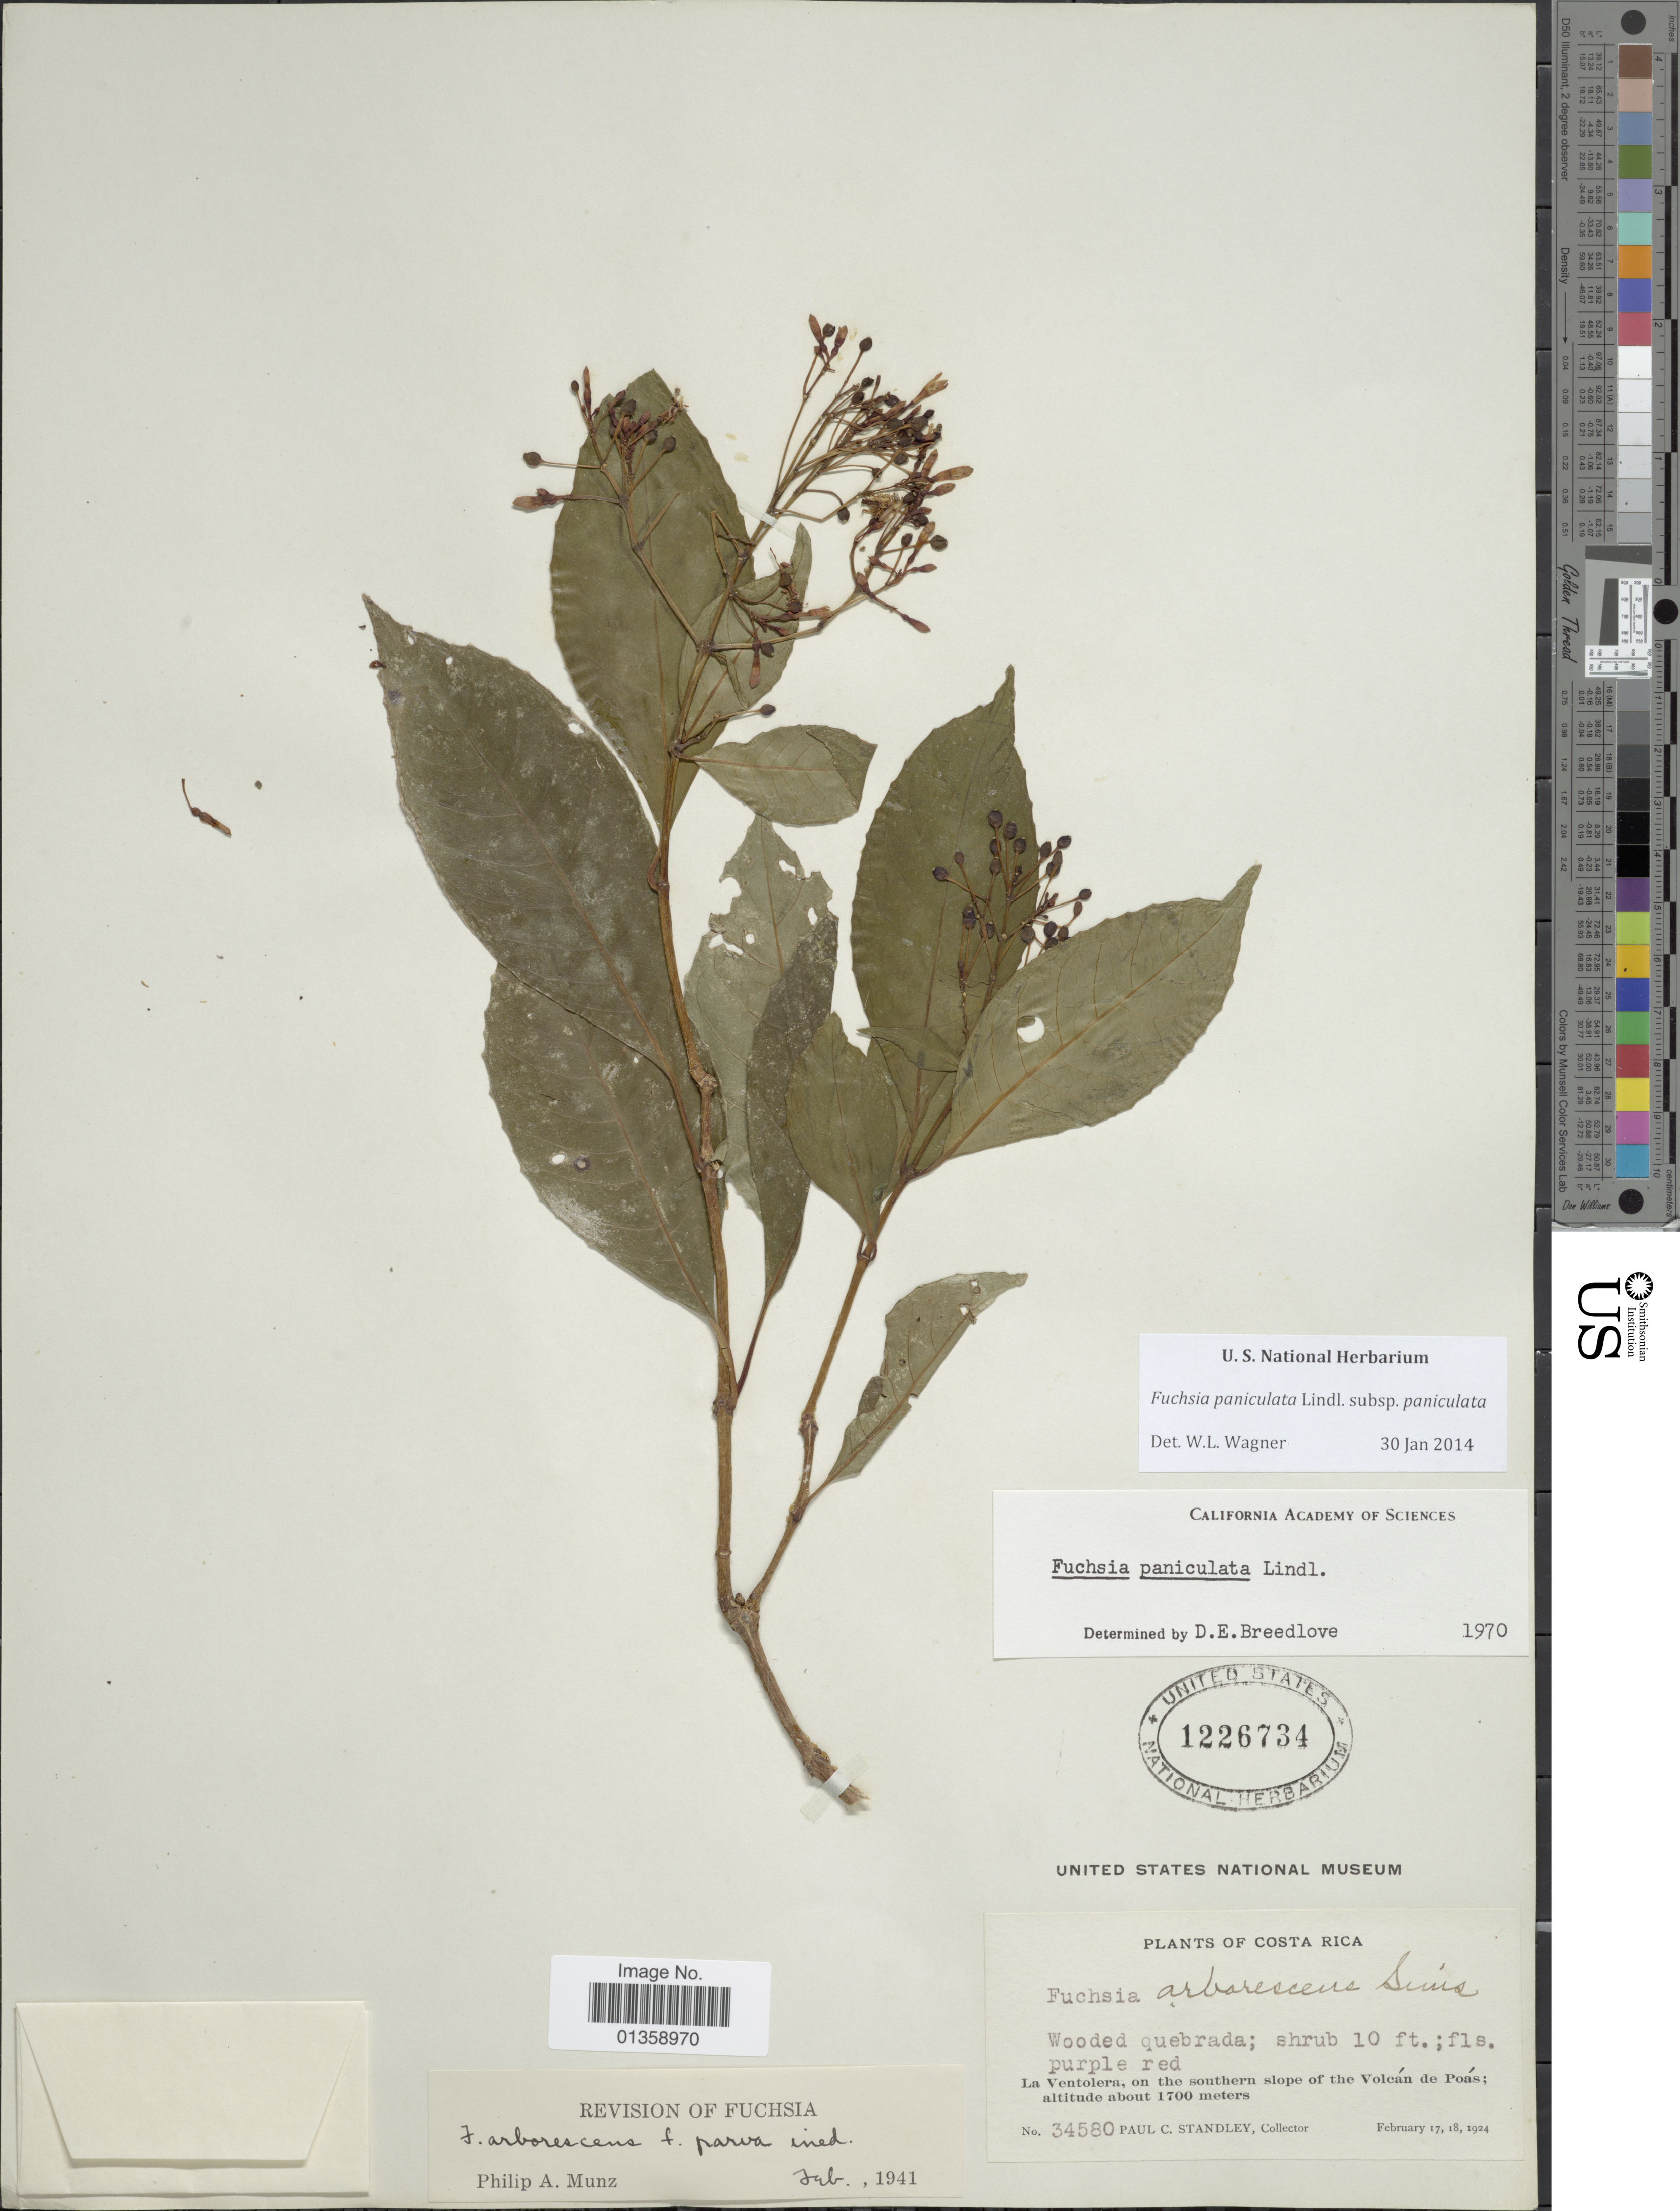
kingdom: Plantae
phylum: Tracheophyta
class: Magnoliopsida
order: Myrtales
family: Onagraceae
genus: Fuchsia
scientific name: Fuchsia paniculata subsp. paniculata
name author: Lindl.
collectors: P. C. Standley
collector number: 34580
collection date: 1924-02-17/1924-02-18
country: Costa Rica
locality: La Ventolera, on the southern slope of the Volcán de Poás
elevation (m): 1700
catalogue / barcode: US 1226734